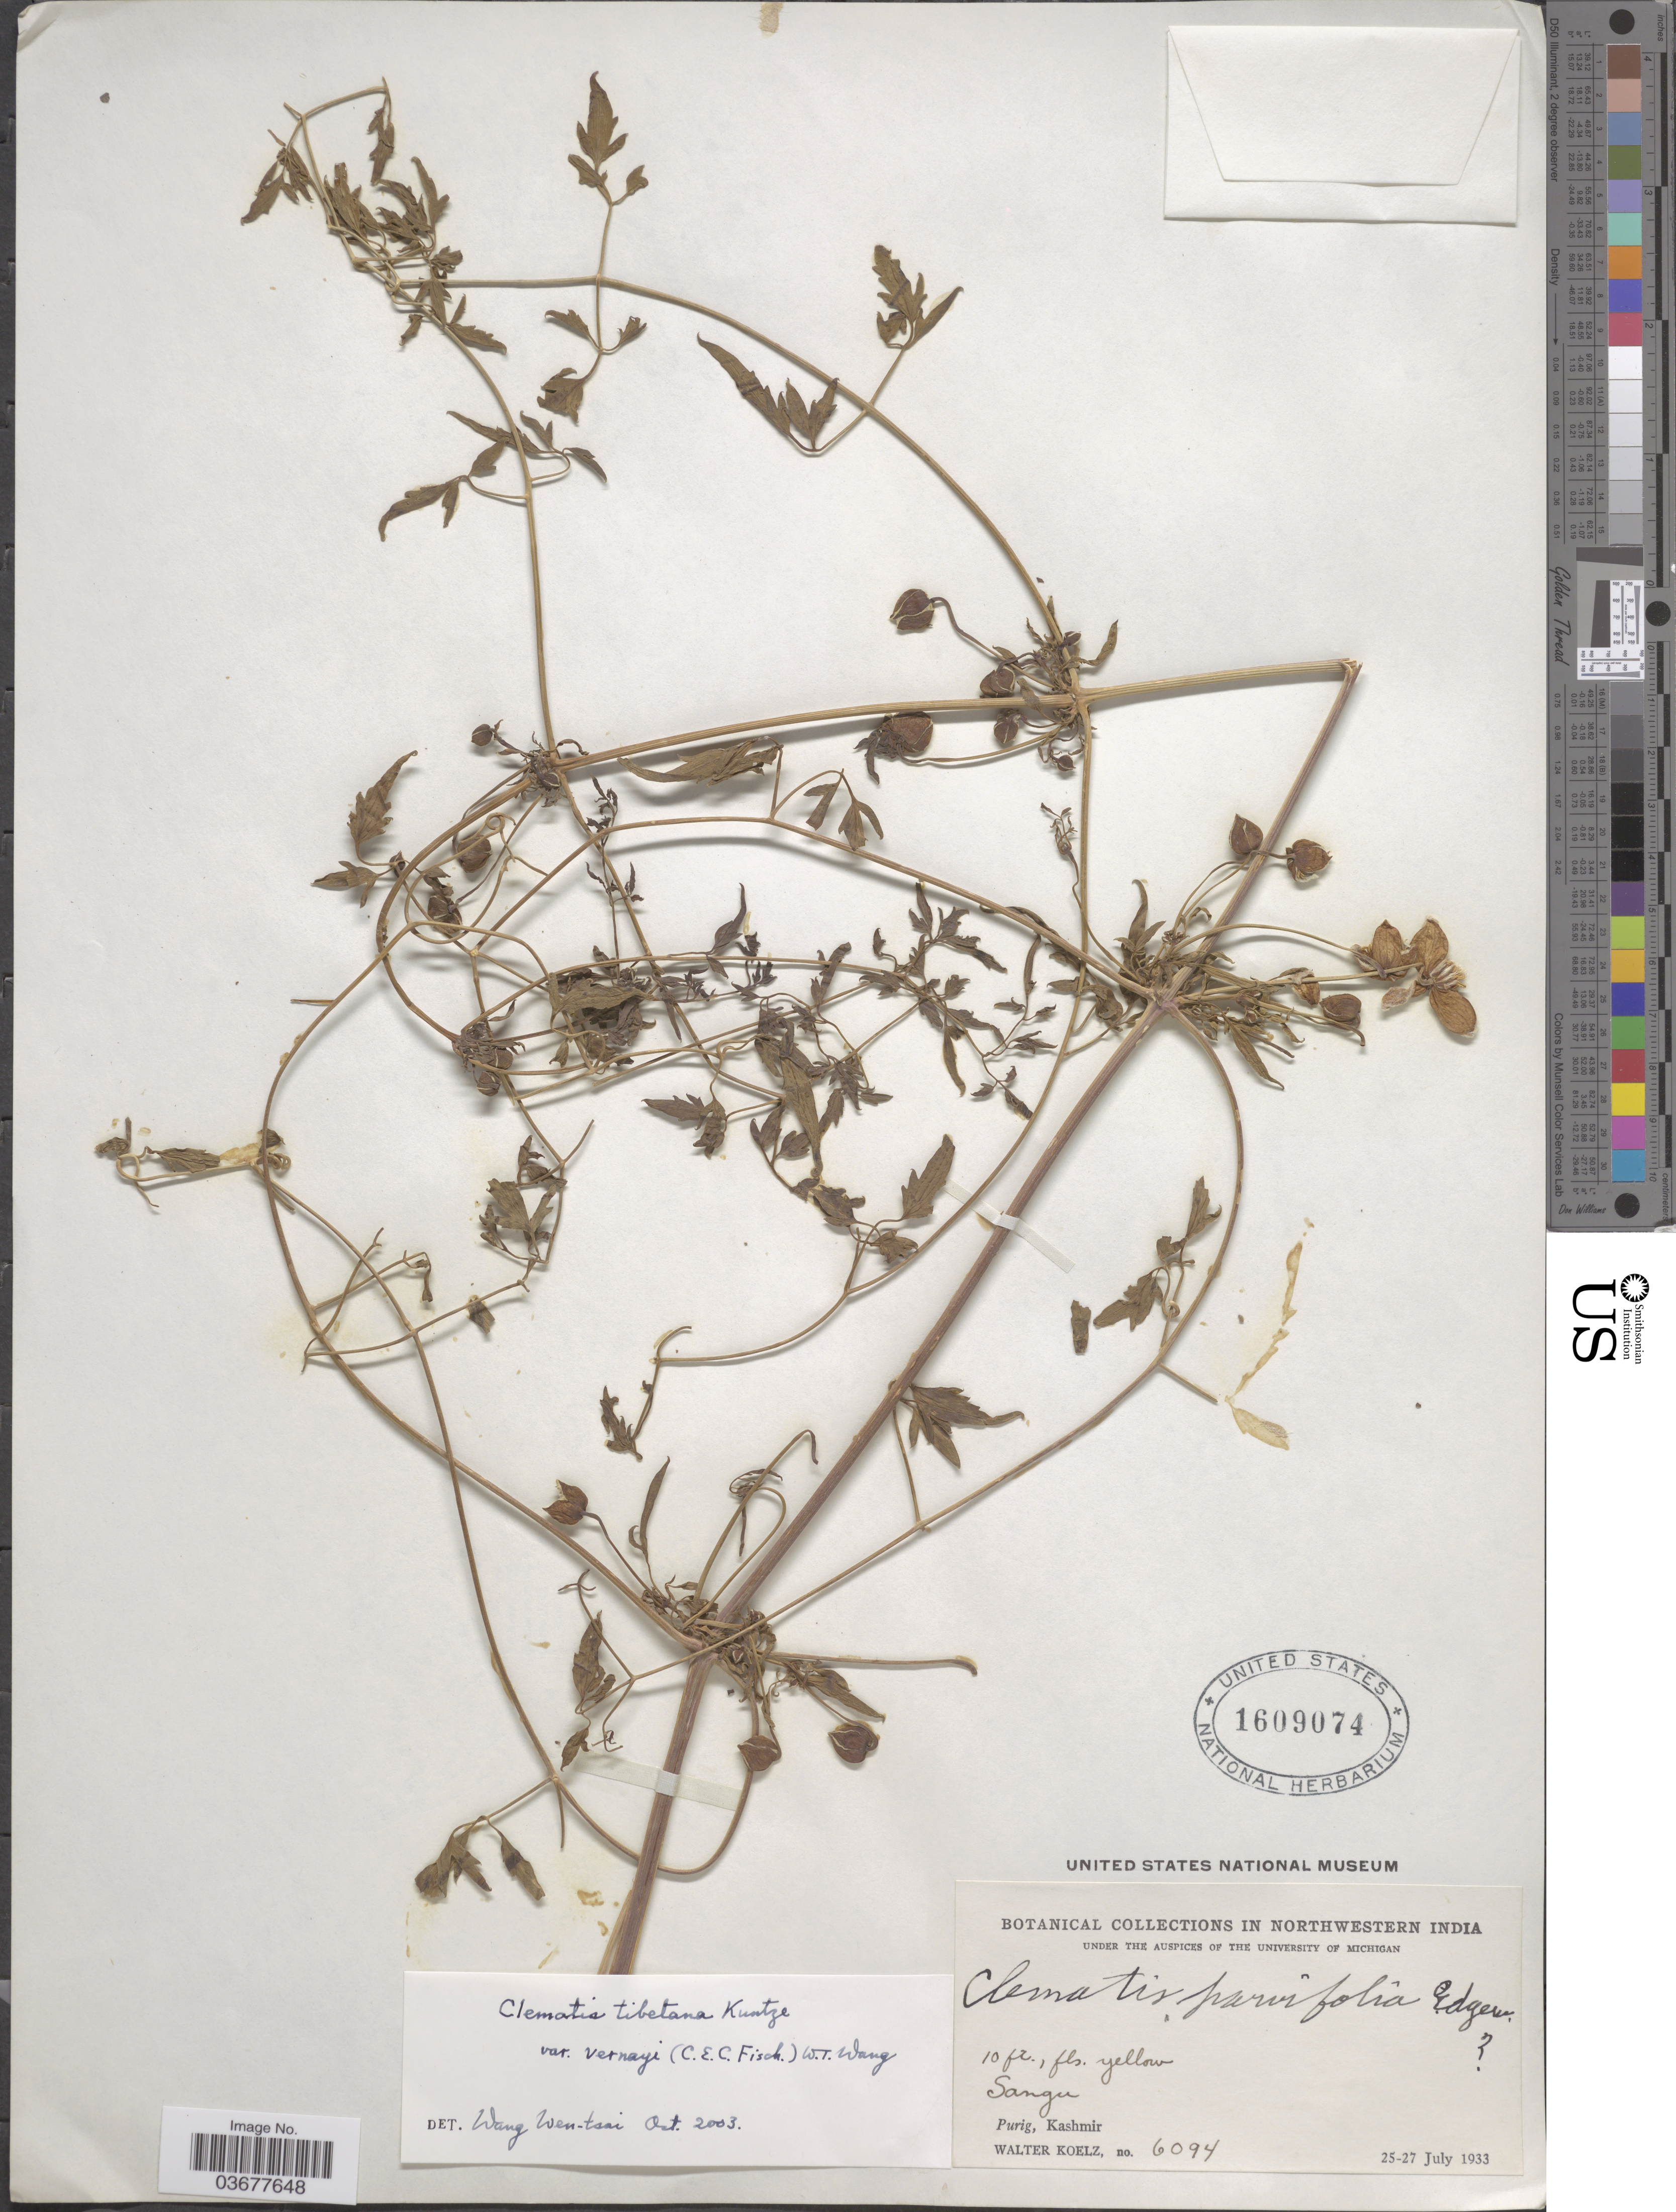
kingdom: Plantae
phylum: Tracheophyta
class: Magnoliopsida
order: Ranunculales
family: Ranunculaceae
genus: Clematis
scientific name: Clematis tibetana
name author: Kuntze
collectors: W. N. Koelz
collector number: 6094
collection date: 1933-07-25/1933-07-27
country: India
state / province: Jammu and Kashmir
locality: Sangu. Purig, Kashmir. Northwestern India.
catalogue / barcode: US 1609074